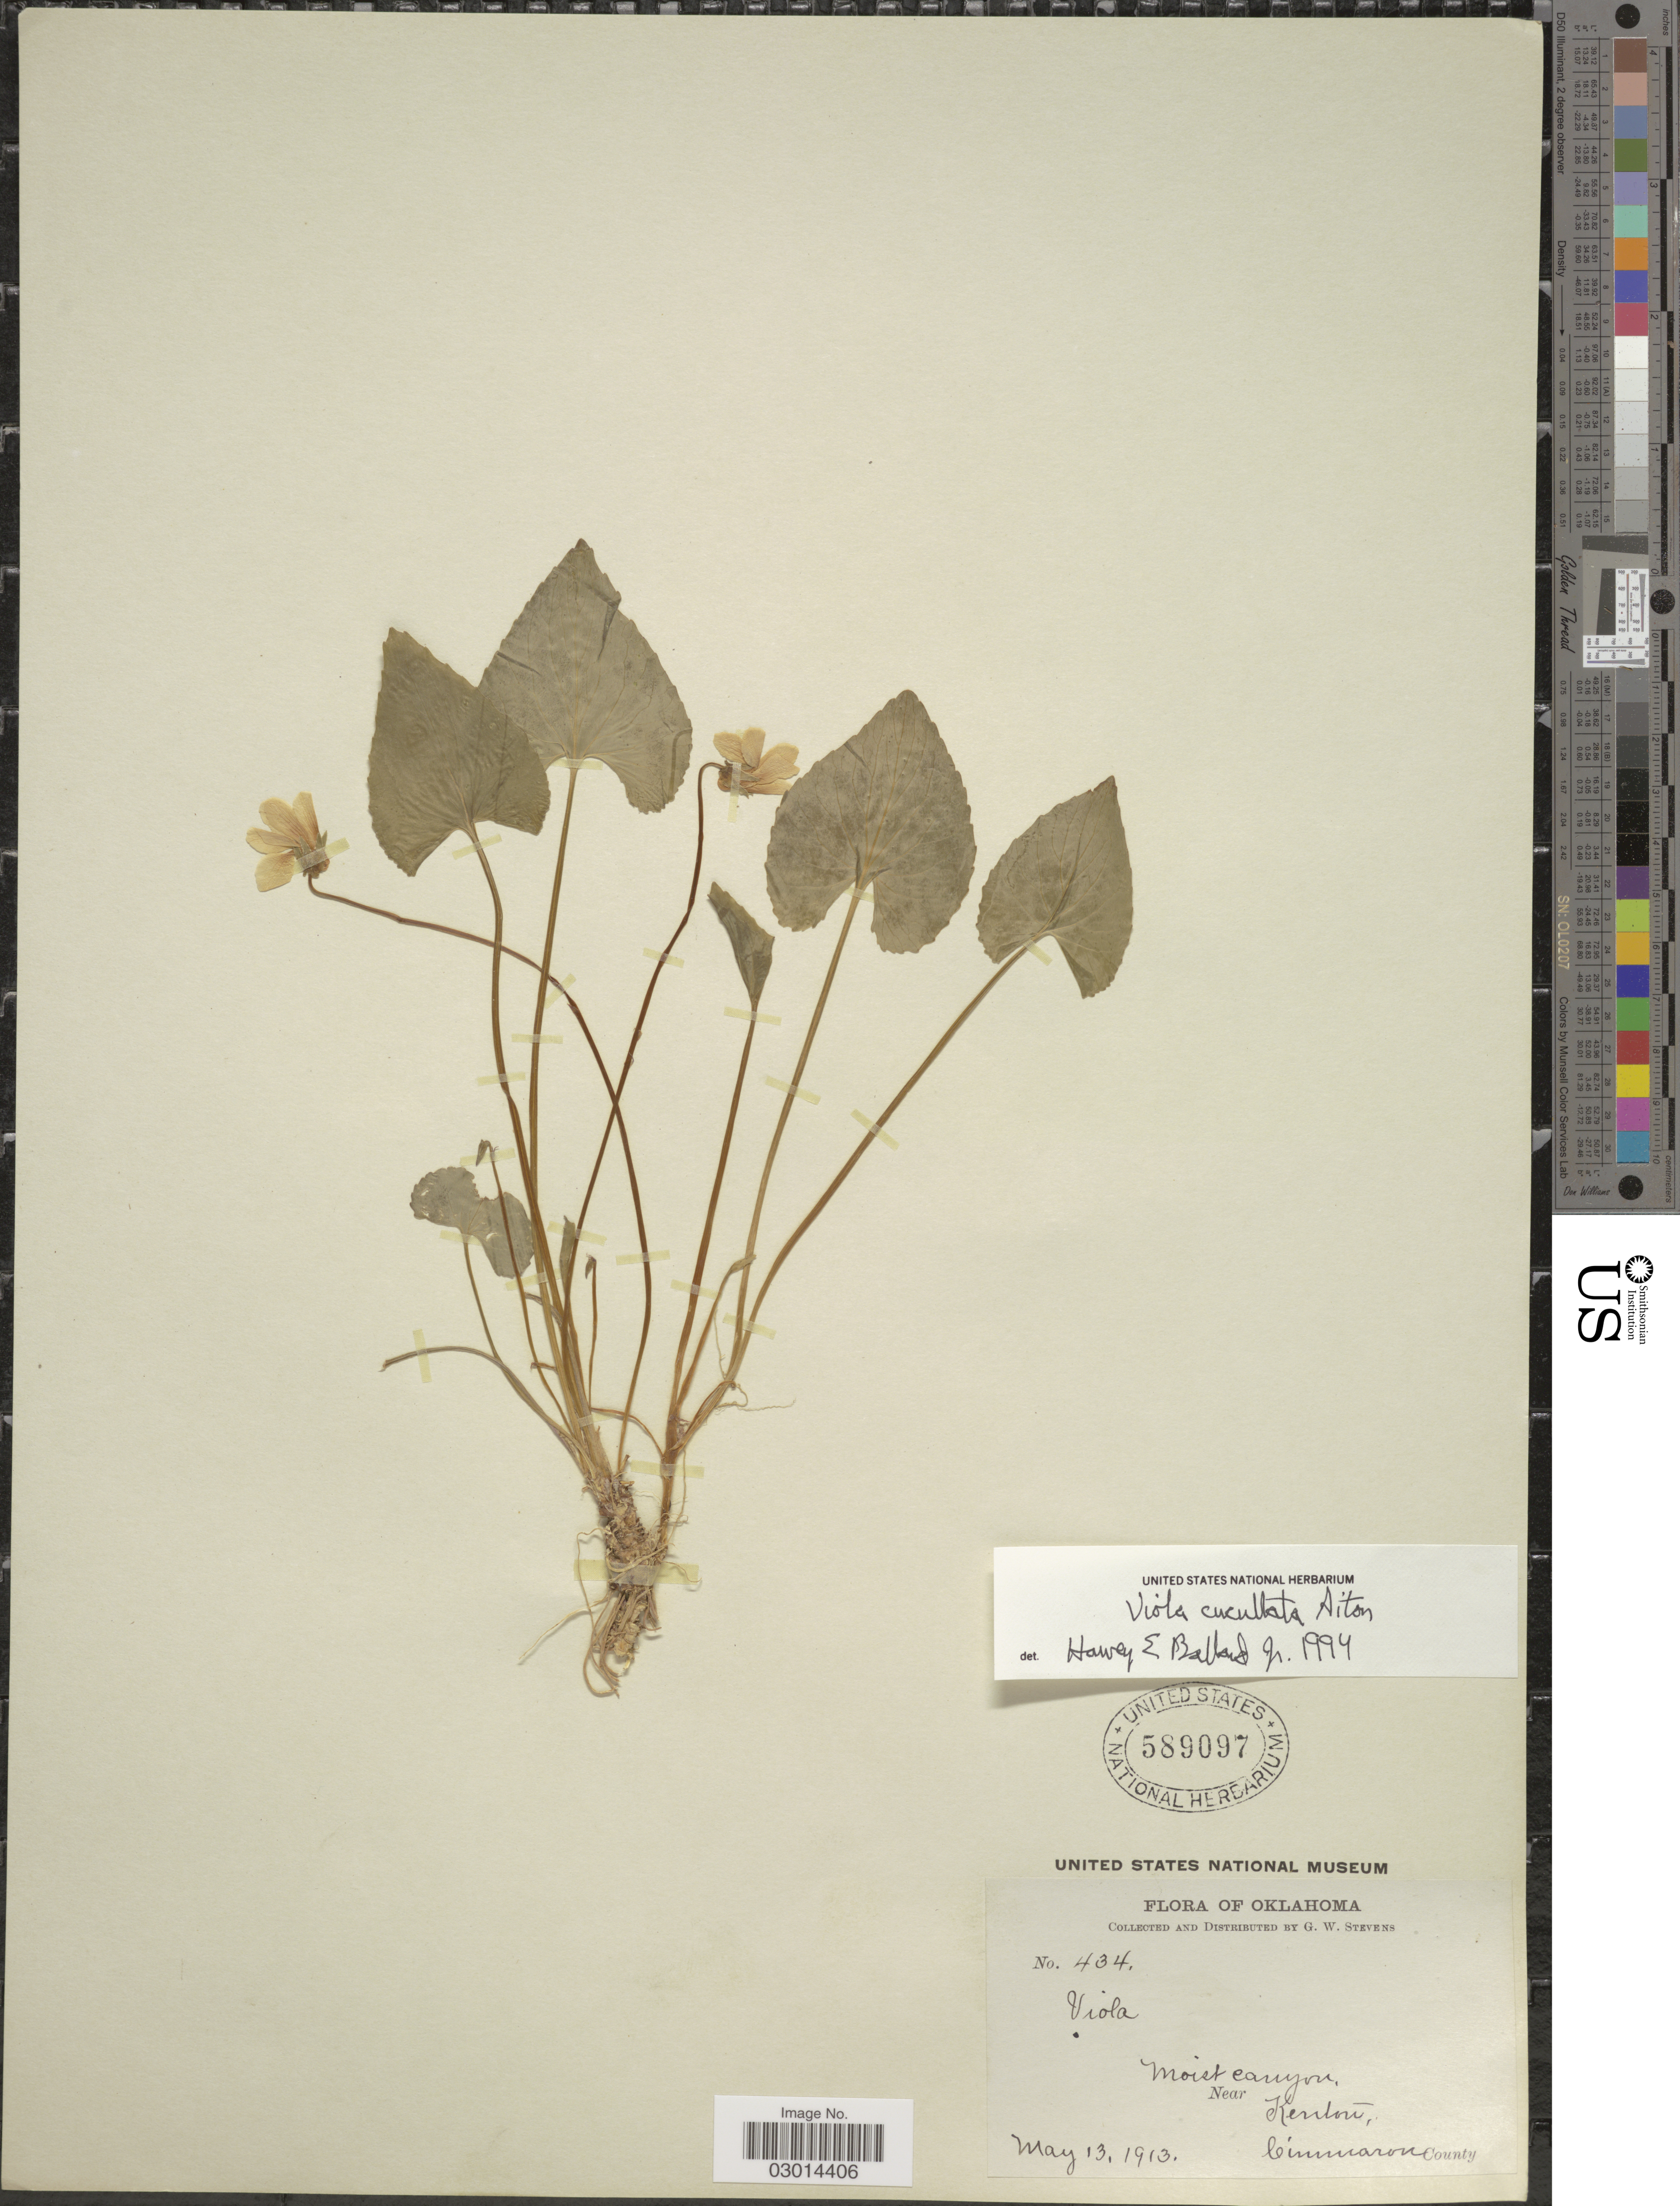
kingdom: Plantae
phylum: Tracheophyta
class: Magnoliopsida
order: Malpighiales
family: Violaceae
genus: Viola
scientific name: Viola cucullata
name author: Aiton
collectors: G. W. Stevens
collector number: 434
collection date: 1913-05-13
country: United States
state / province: Oklahoma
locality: Moist canyon, Near Kenton, Cimmaron County.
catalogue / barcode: US 589097